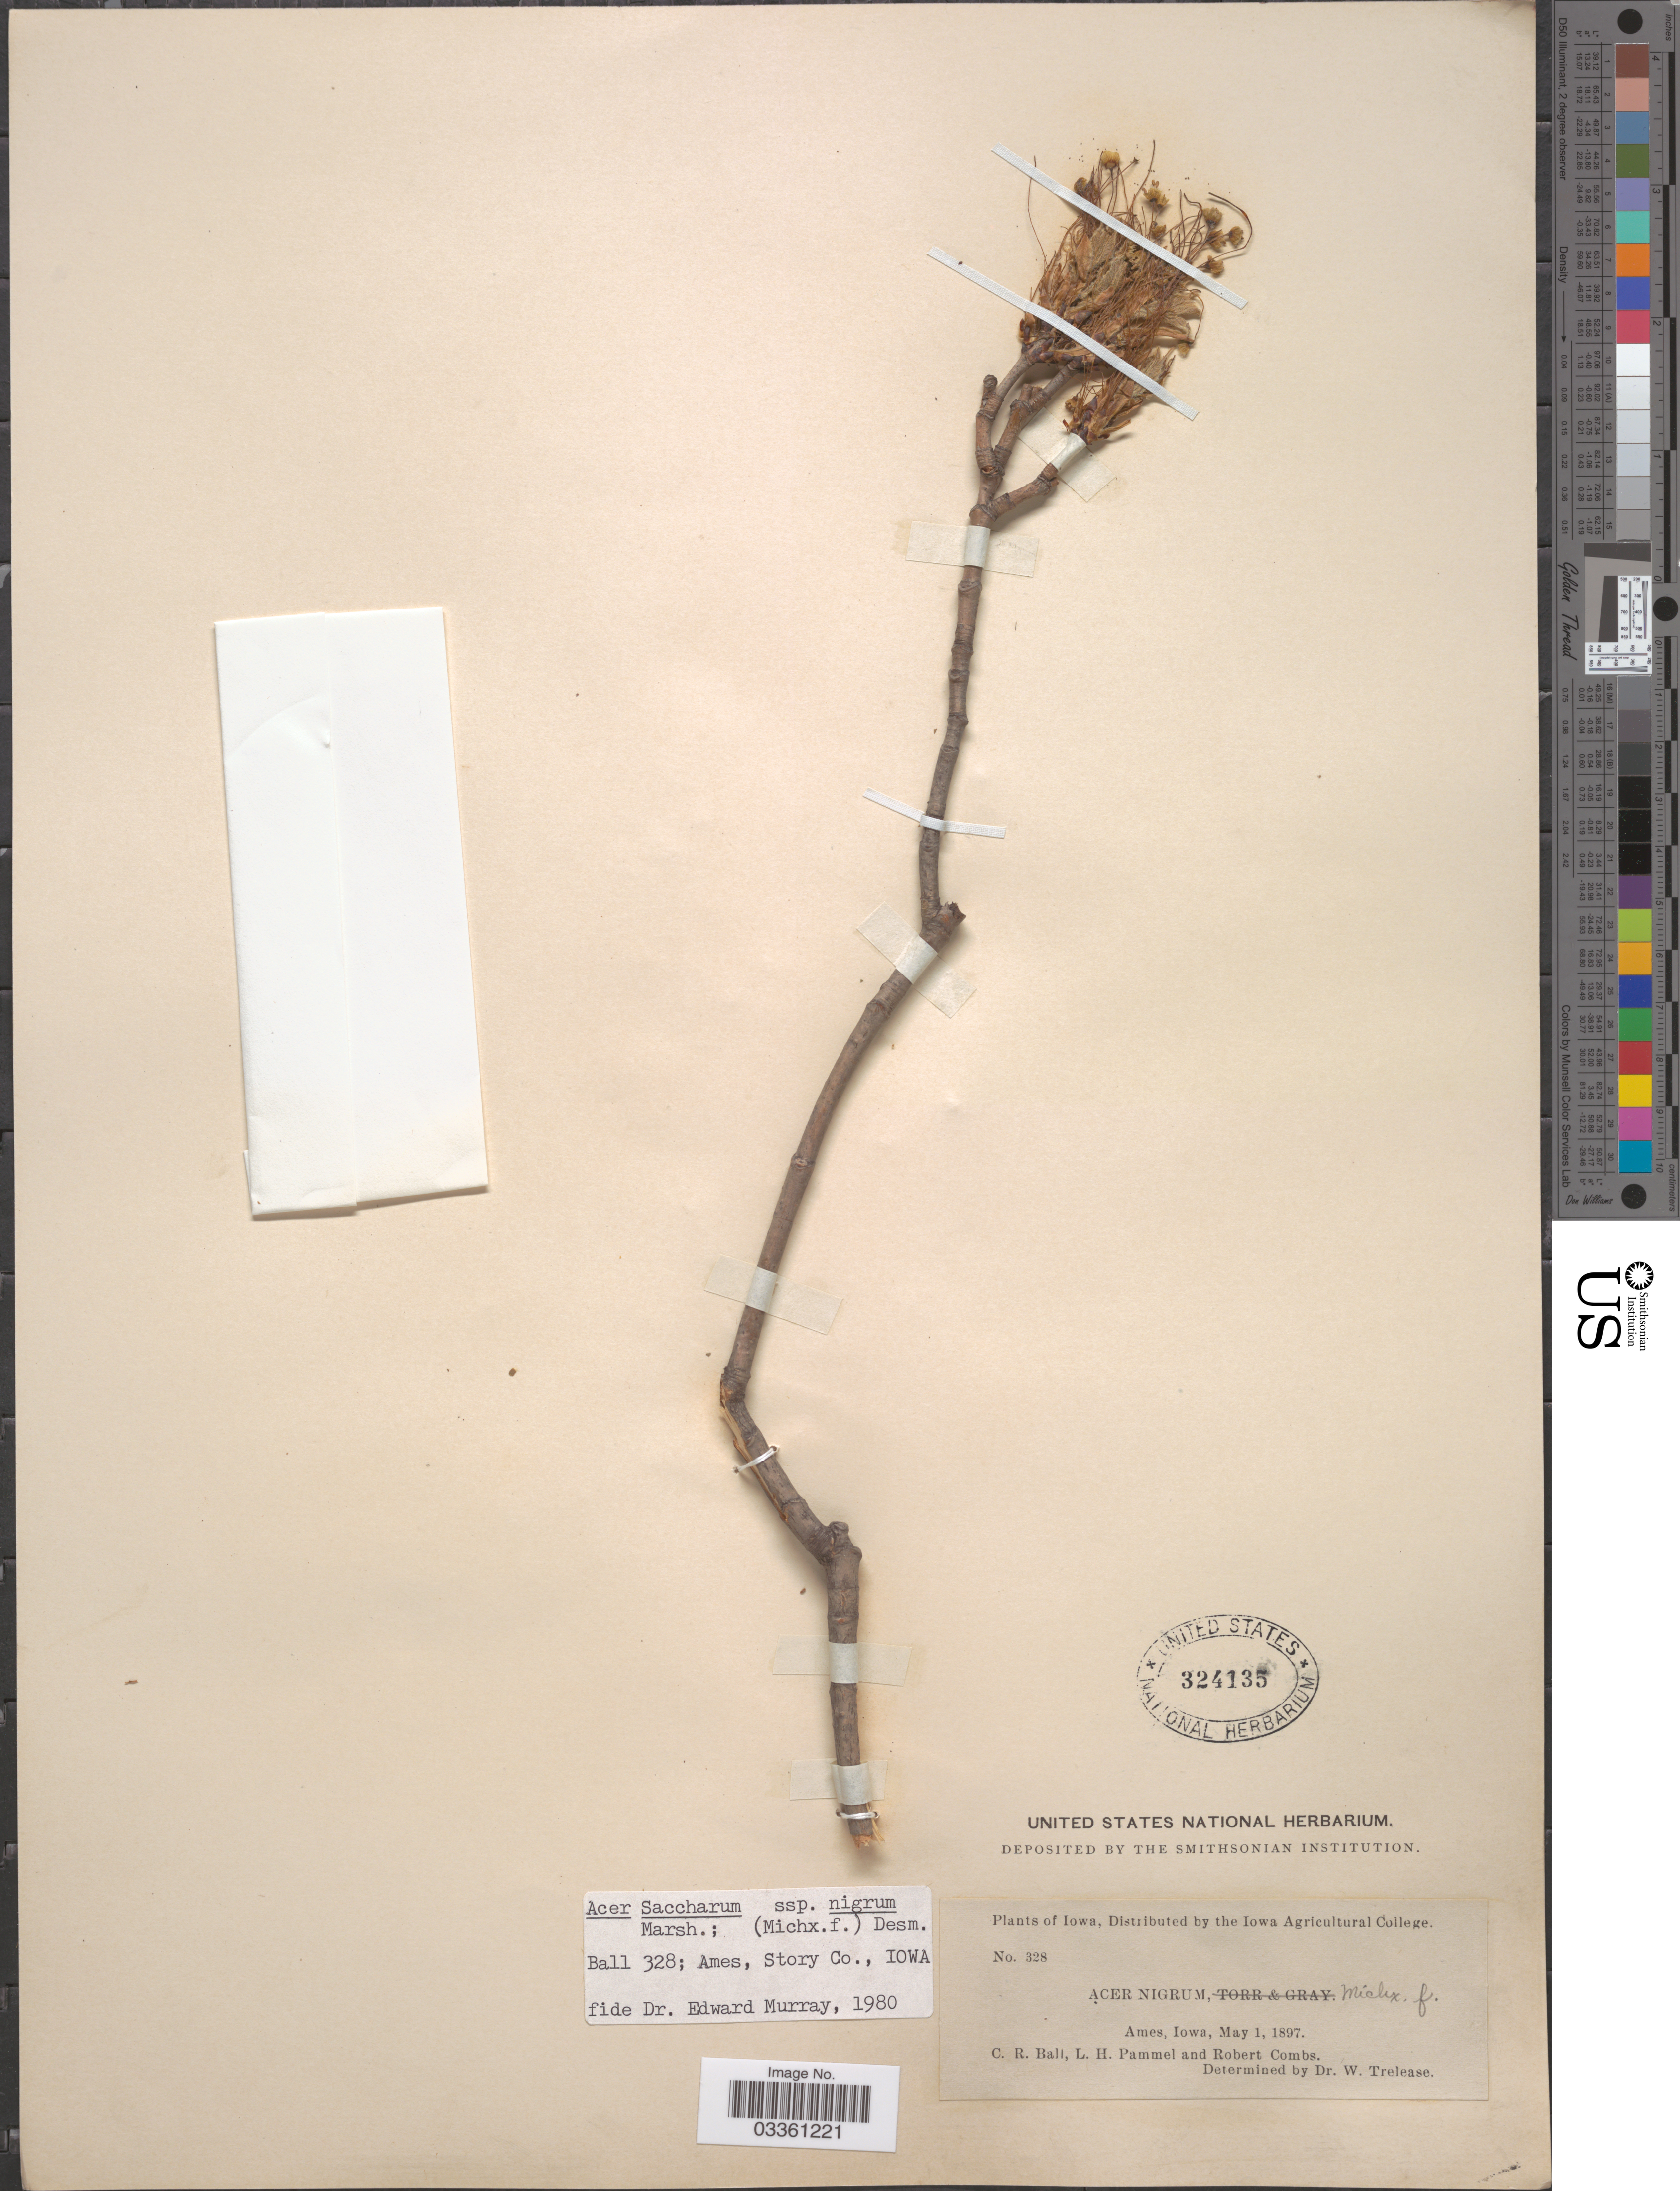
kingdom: Plantae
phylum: Tracheophyta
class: Magnoliopsida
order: Sapindales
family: Sapindaceae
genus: Acer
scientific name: Acer saccharum subsp. nigrum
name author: (F. Michx.) Desmarais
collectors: C. R. Ball, L. Pammell & R. Combs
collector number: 328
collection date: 1897-05-01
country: United States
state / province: Iowa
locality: Ames.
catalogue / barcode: US 324135